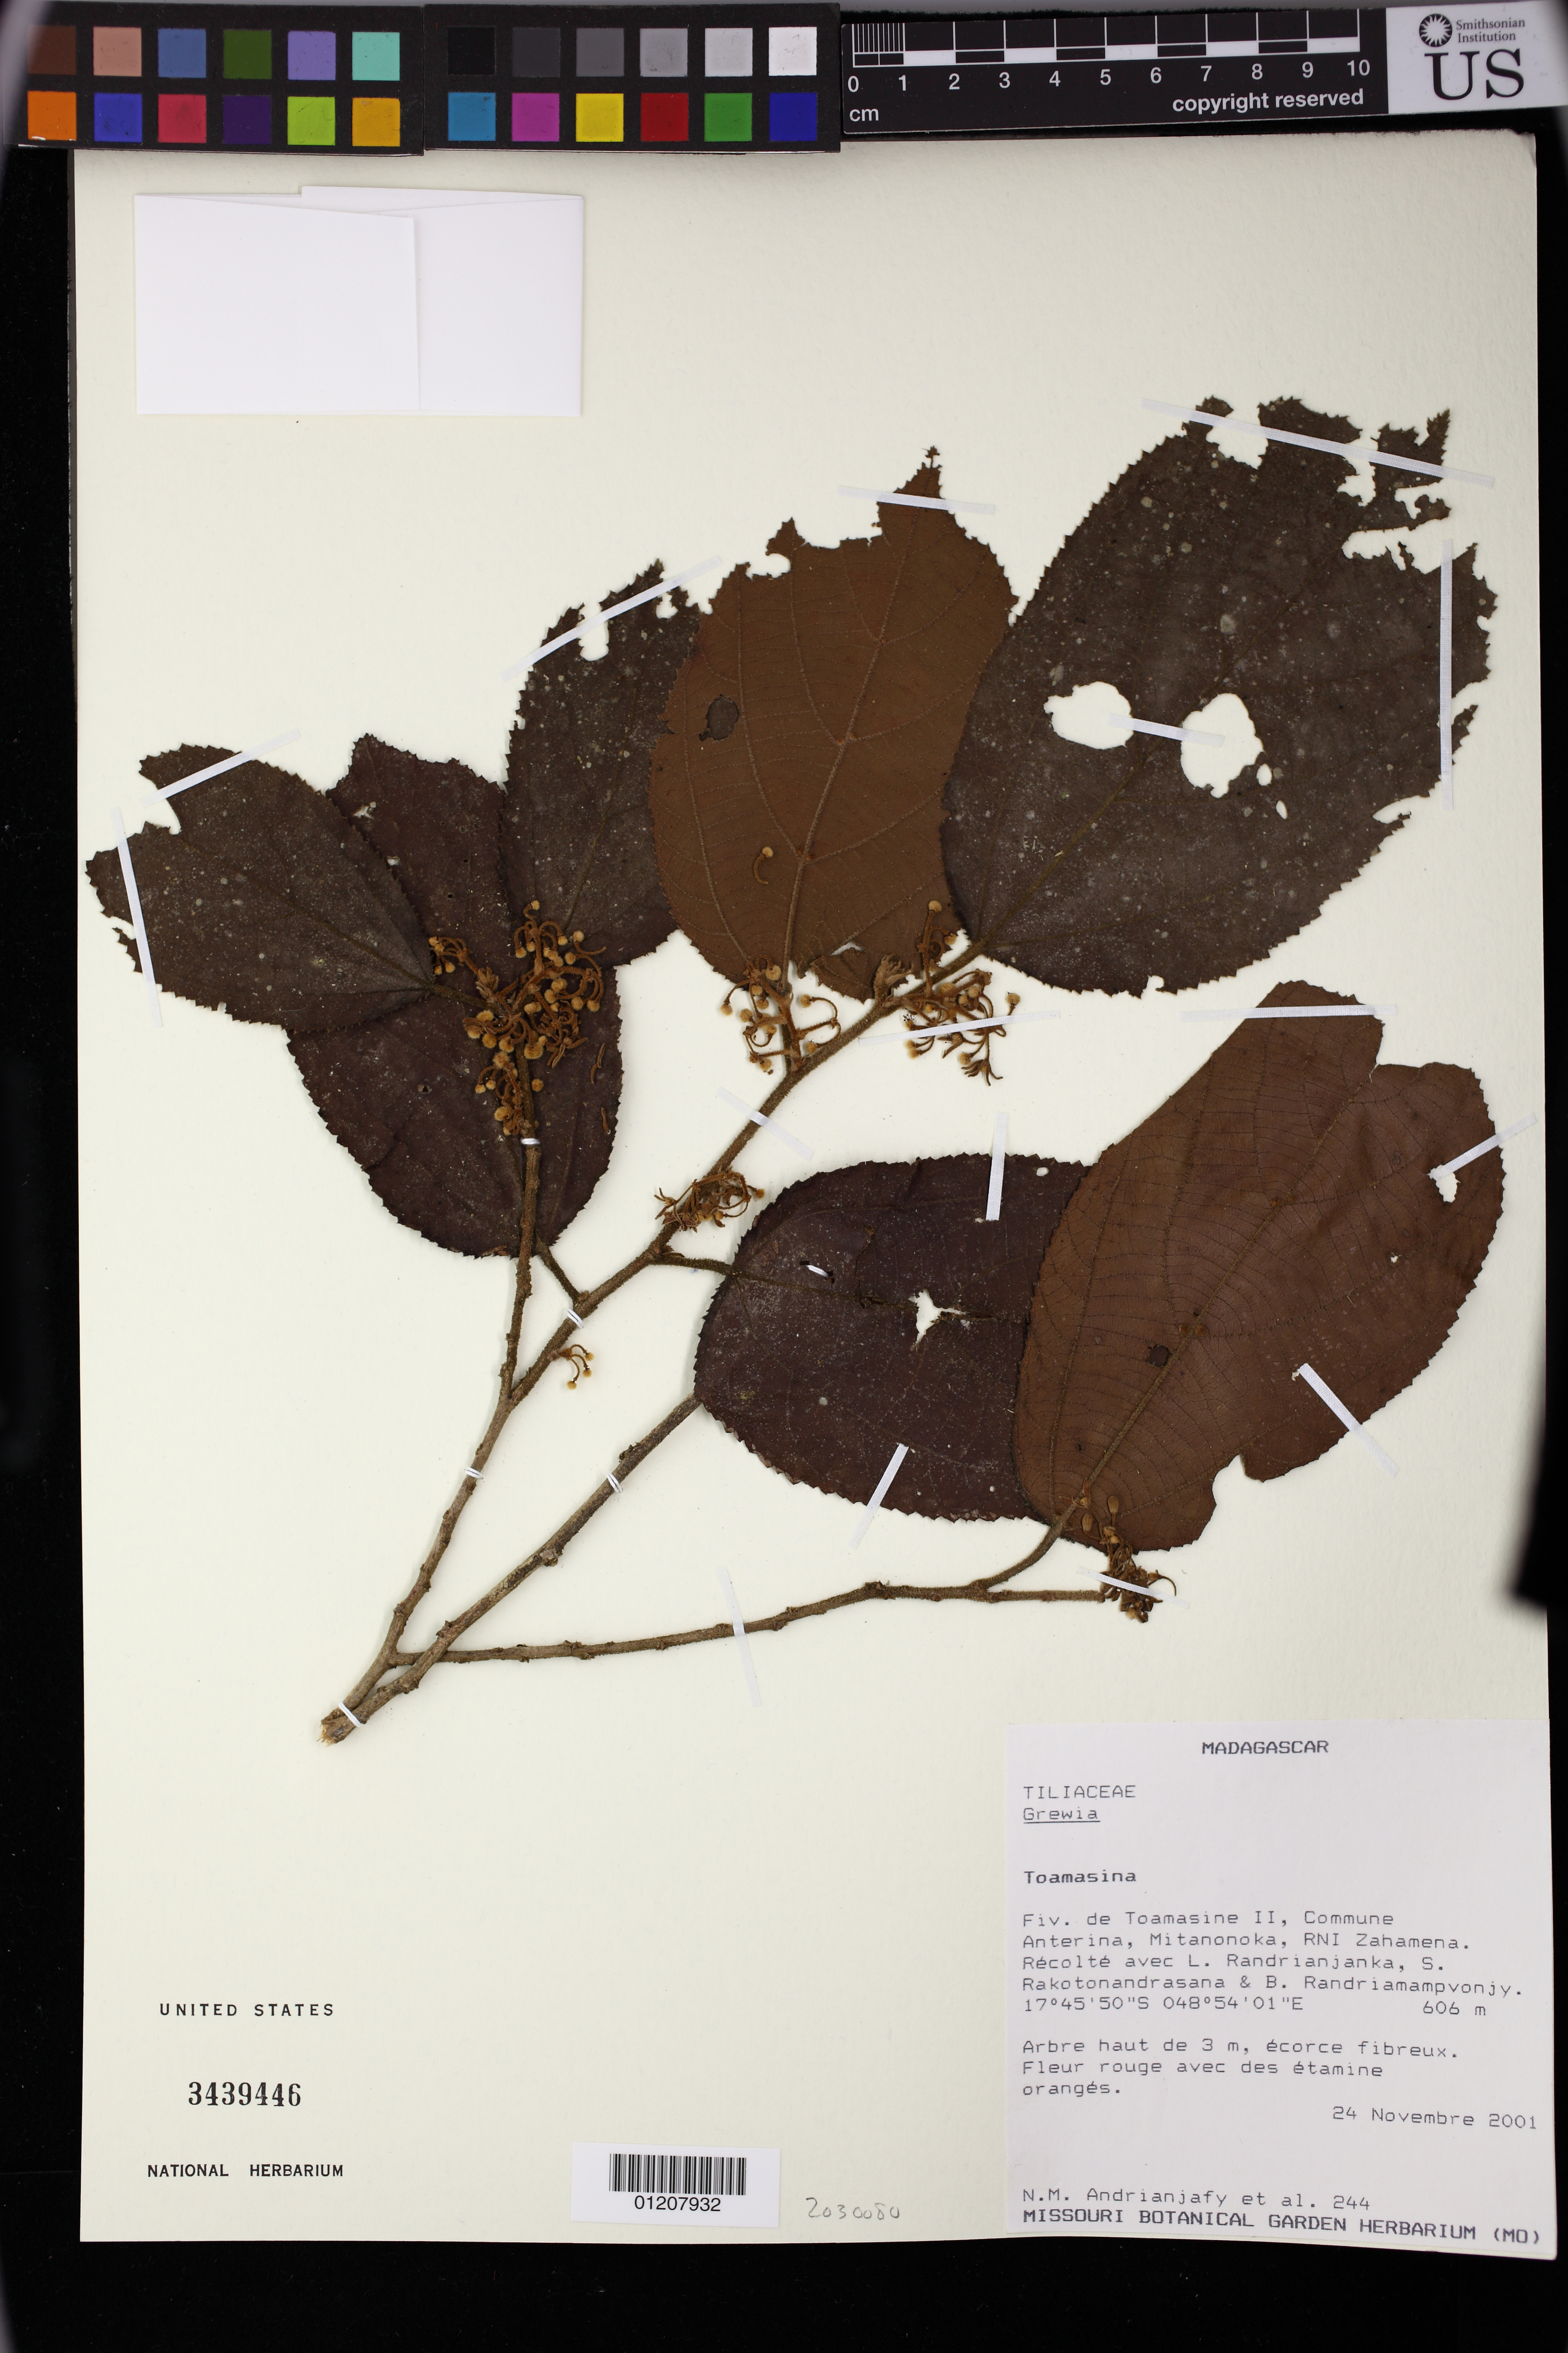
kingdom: Plantae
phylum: Tracheophyta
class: Magnoliopsida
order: Malvales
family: Malvaceae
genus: Grewia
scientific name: Grewia aprina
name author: Capuron & Mabb. ex Phillipson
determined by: Jourdain-Fievet, L.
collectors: N. M. Andrianjafy, L. Randrianjanka, S. Rakotonandrasana & B. Randriamampvonjy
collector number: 244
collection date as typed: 24 Nov 2001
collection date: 2001-11-24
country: Madagascar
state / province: Atsinanana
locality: Toamasina. Fiv. de Toamasine II. Commune Anterina, Mitanonoka, RNI Zahamena.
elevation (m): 606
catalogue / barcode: US 3439446